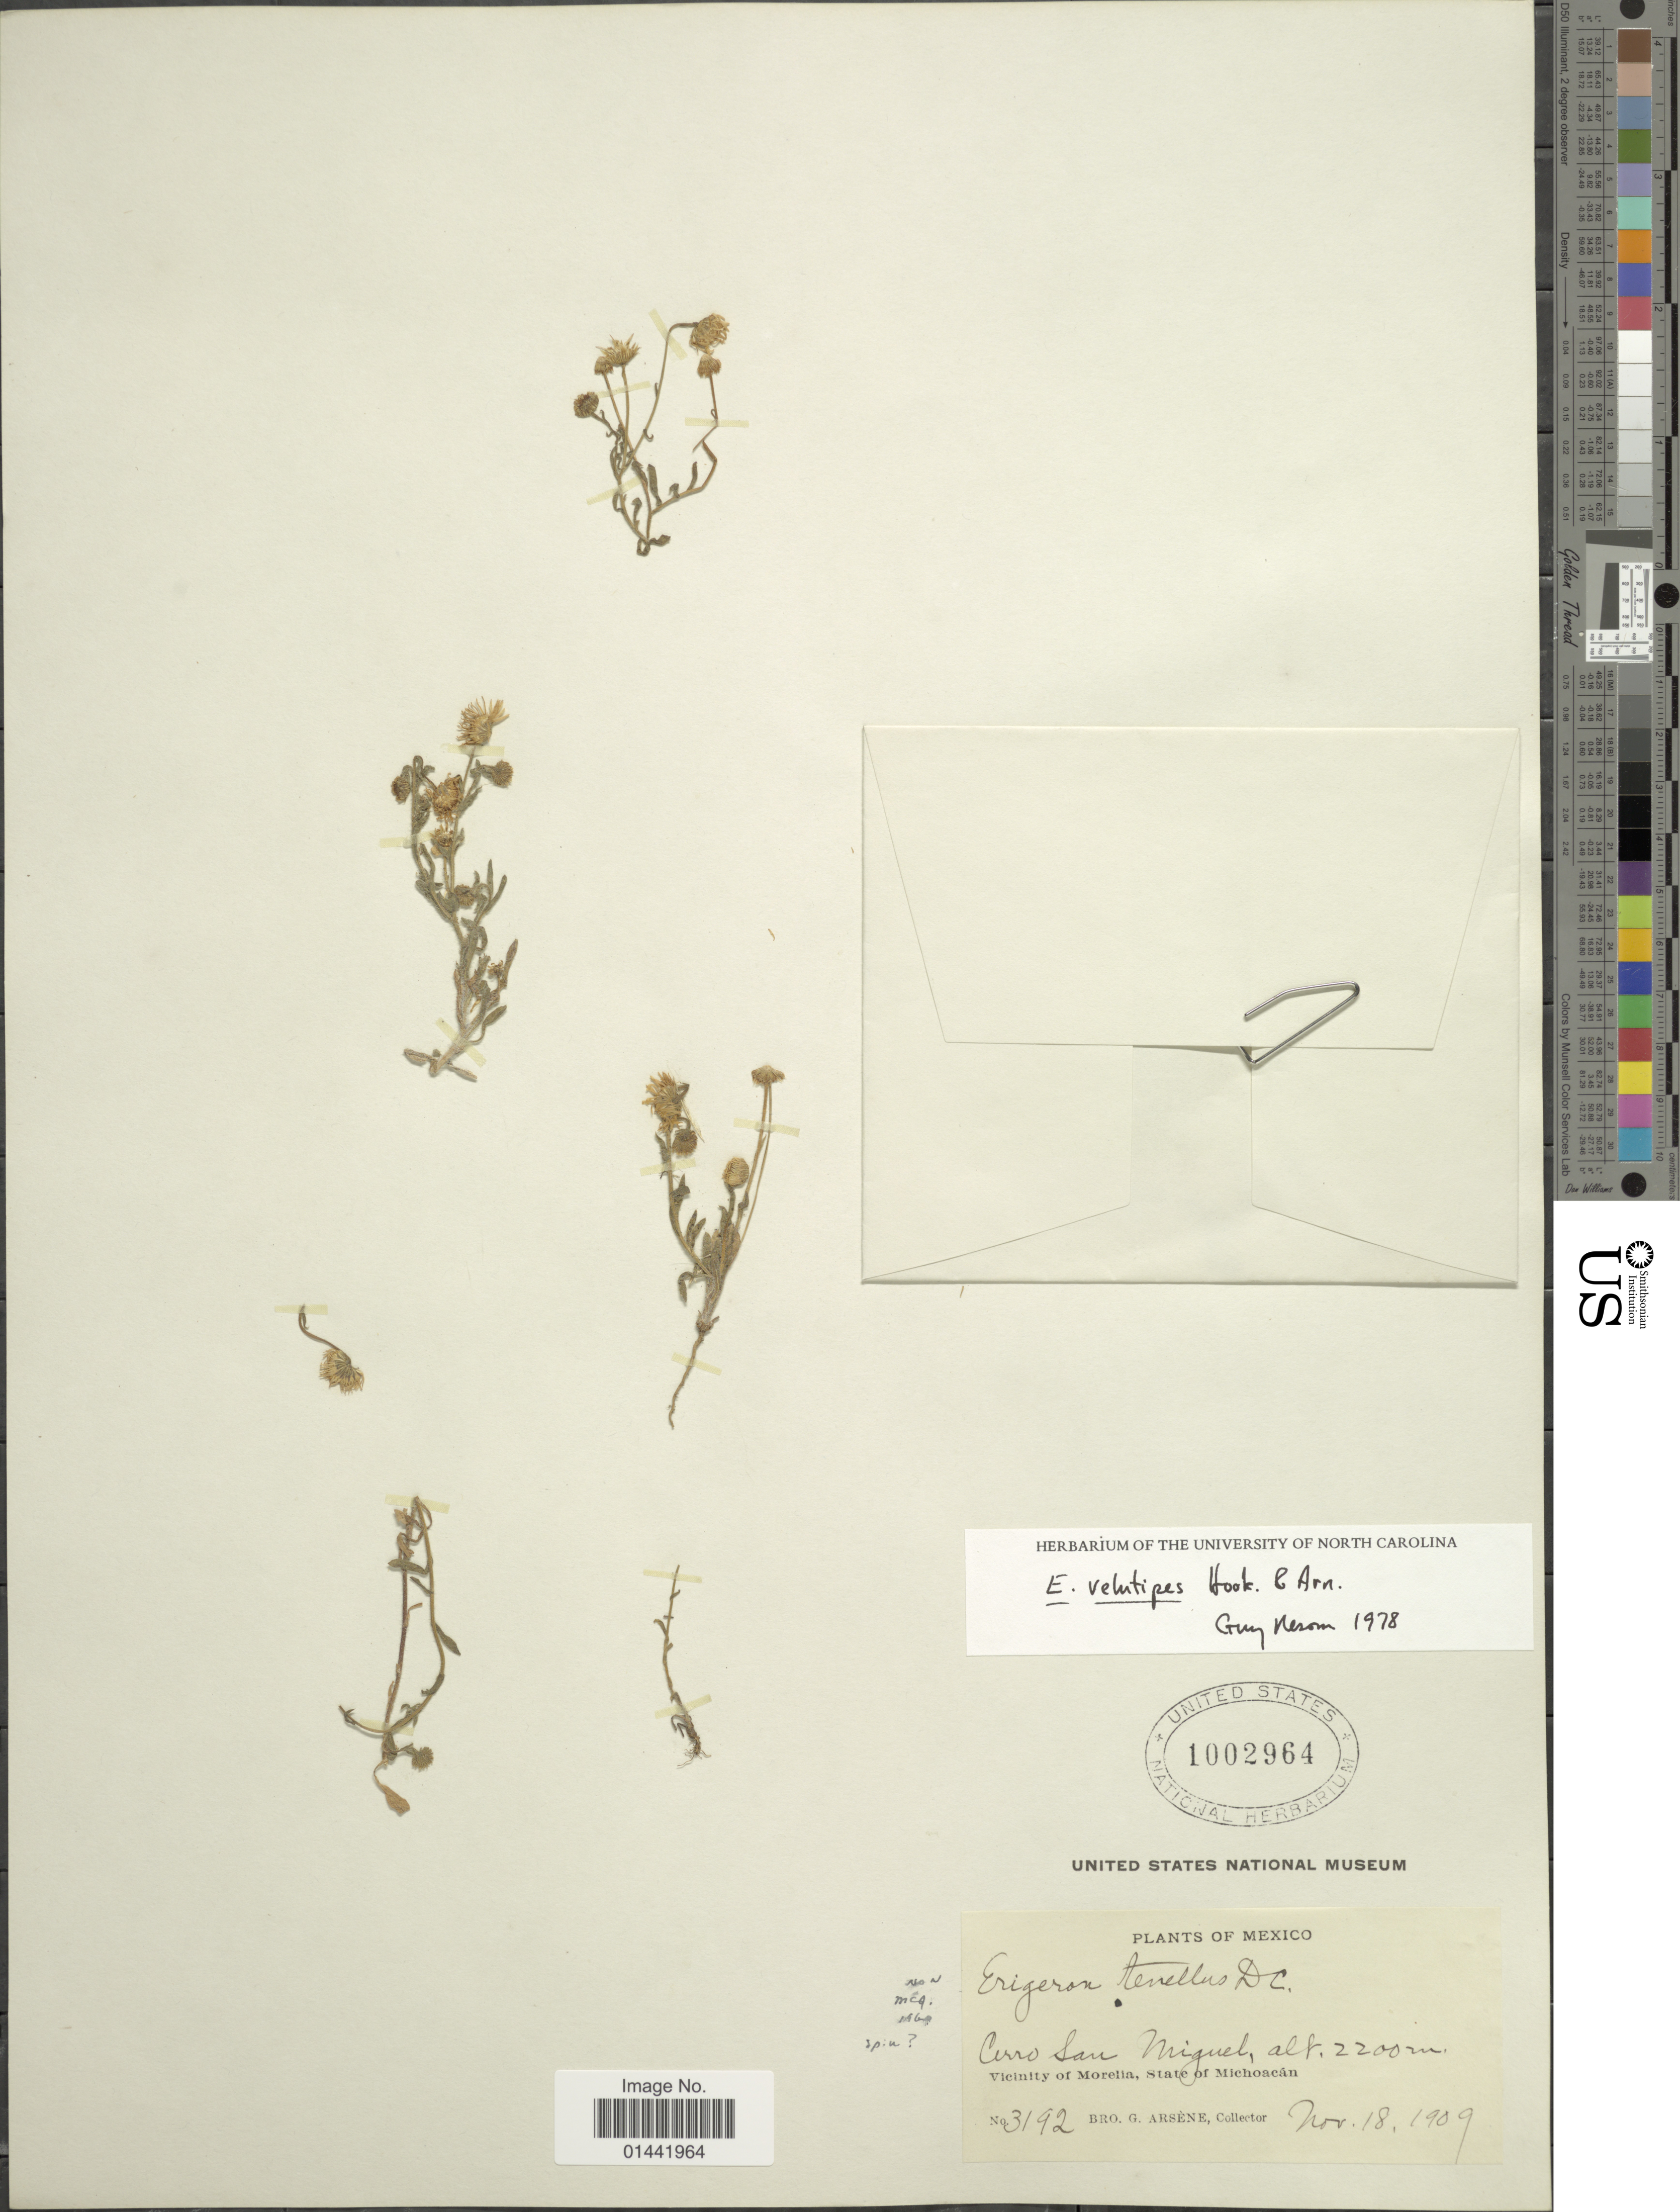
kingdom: Plantae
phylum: Tracheophyta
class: Magnoliopsida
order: Asterales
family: Asteraceae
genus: Erigeron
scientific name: Erigeron velutipes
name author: Hook. & Arn.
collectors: Bro. G. Arsène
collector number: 3192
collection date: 1909-11-18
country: Mexico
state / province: Michoacán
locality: Cerro San Miguel, Vicinity of Morelia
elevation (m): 2200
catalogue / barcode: US 1002964